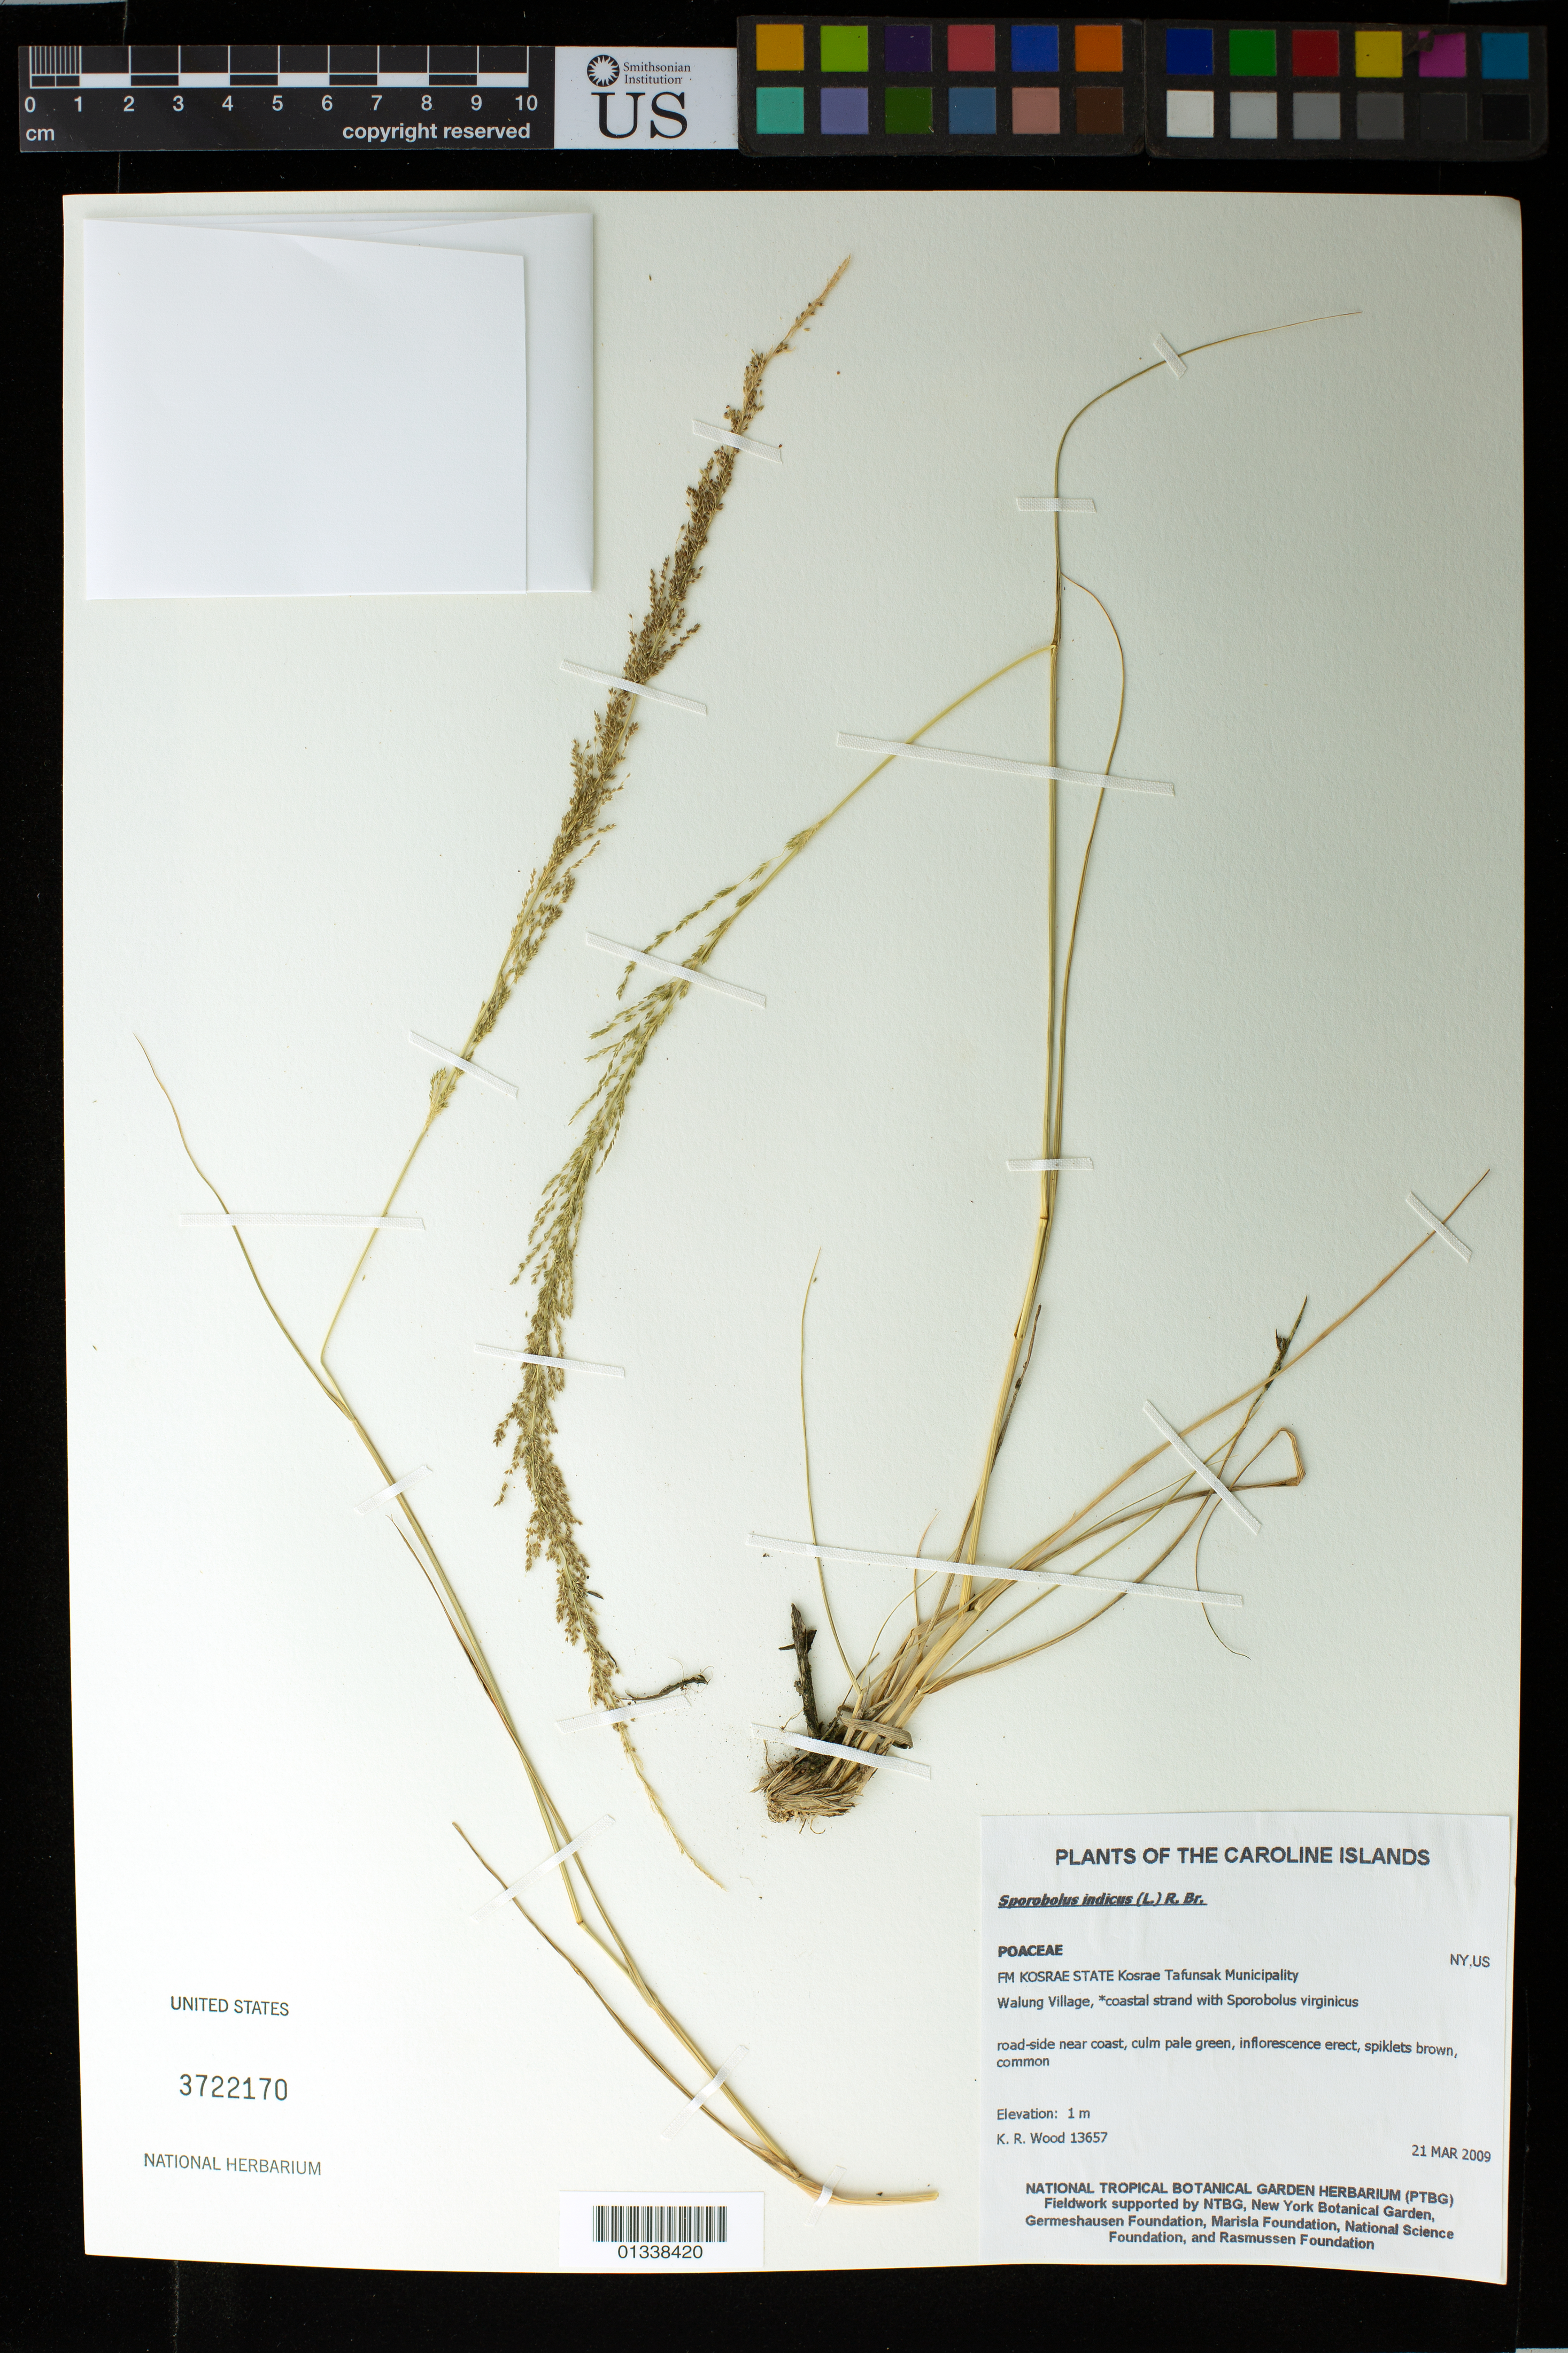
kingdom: Plantae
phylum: Tracheophyta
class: Liliopsida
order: Poales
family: Poaceae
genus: Sporobolus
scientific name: Sporobolus indicus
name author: (L.) R. Br.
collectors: K. R. Wood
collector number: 13657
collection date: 2009-03-21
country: Micronesia, Federated States of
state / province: Kosrae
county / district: Tafunsak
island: Kosrae [Kusaie]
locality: Kosrae State Kosrae Tafunsak Municipality. Walung Village.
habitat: Road-side near coast.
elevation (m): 1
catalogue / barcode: US 3722170